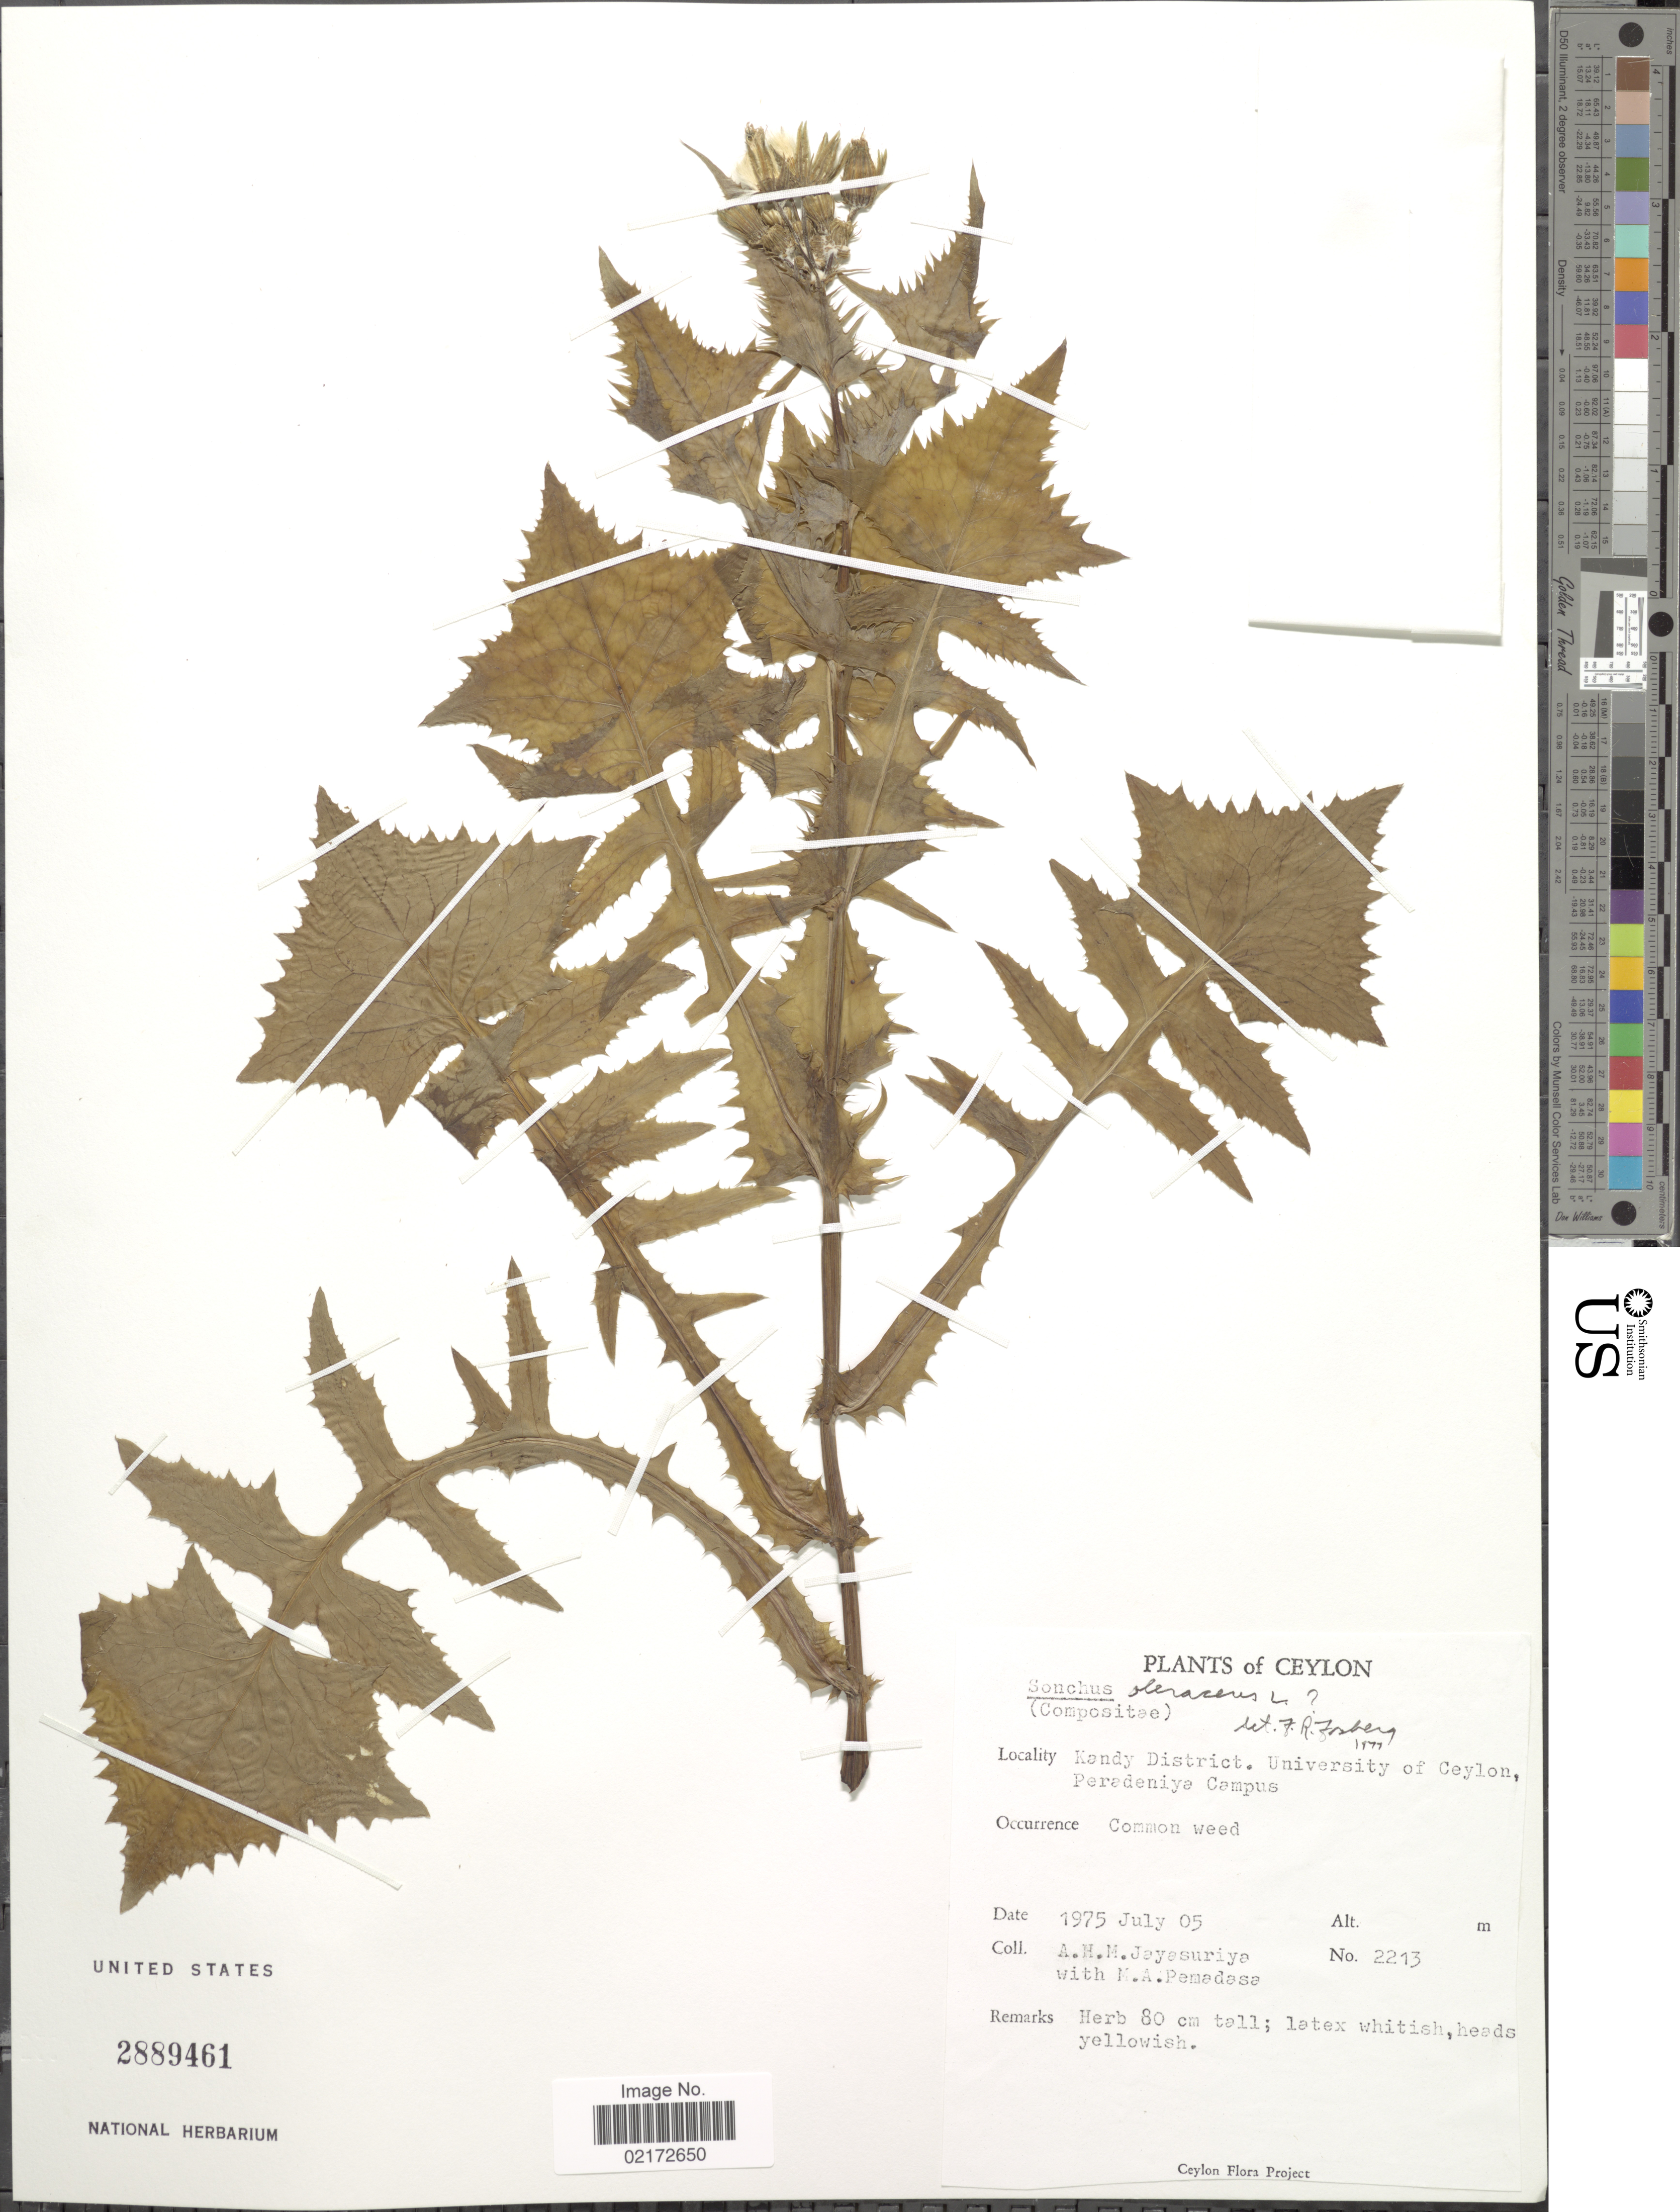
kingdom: Plantae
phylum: Tracheophyta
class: Magnoliopsida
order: Asterales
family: Asteraceae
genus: Sonchus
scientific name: Sonchus oleraceus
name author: L.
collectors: A. H. Jayasuriya & M. Pemadasa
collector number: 2213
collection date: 1975-07-05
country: Sri Lanka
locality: Ceylon. Kandy District. University of Ceylon, Peradeniya Campus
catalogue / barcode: US 2889461